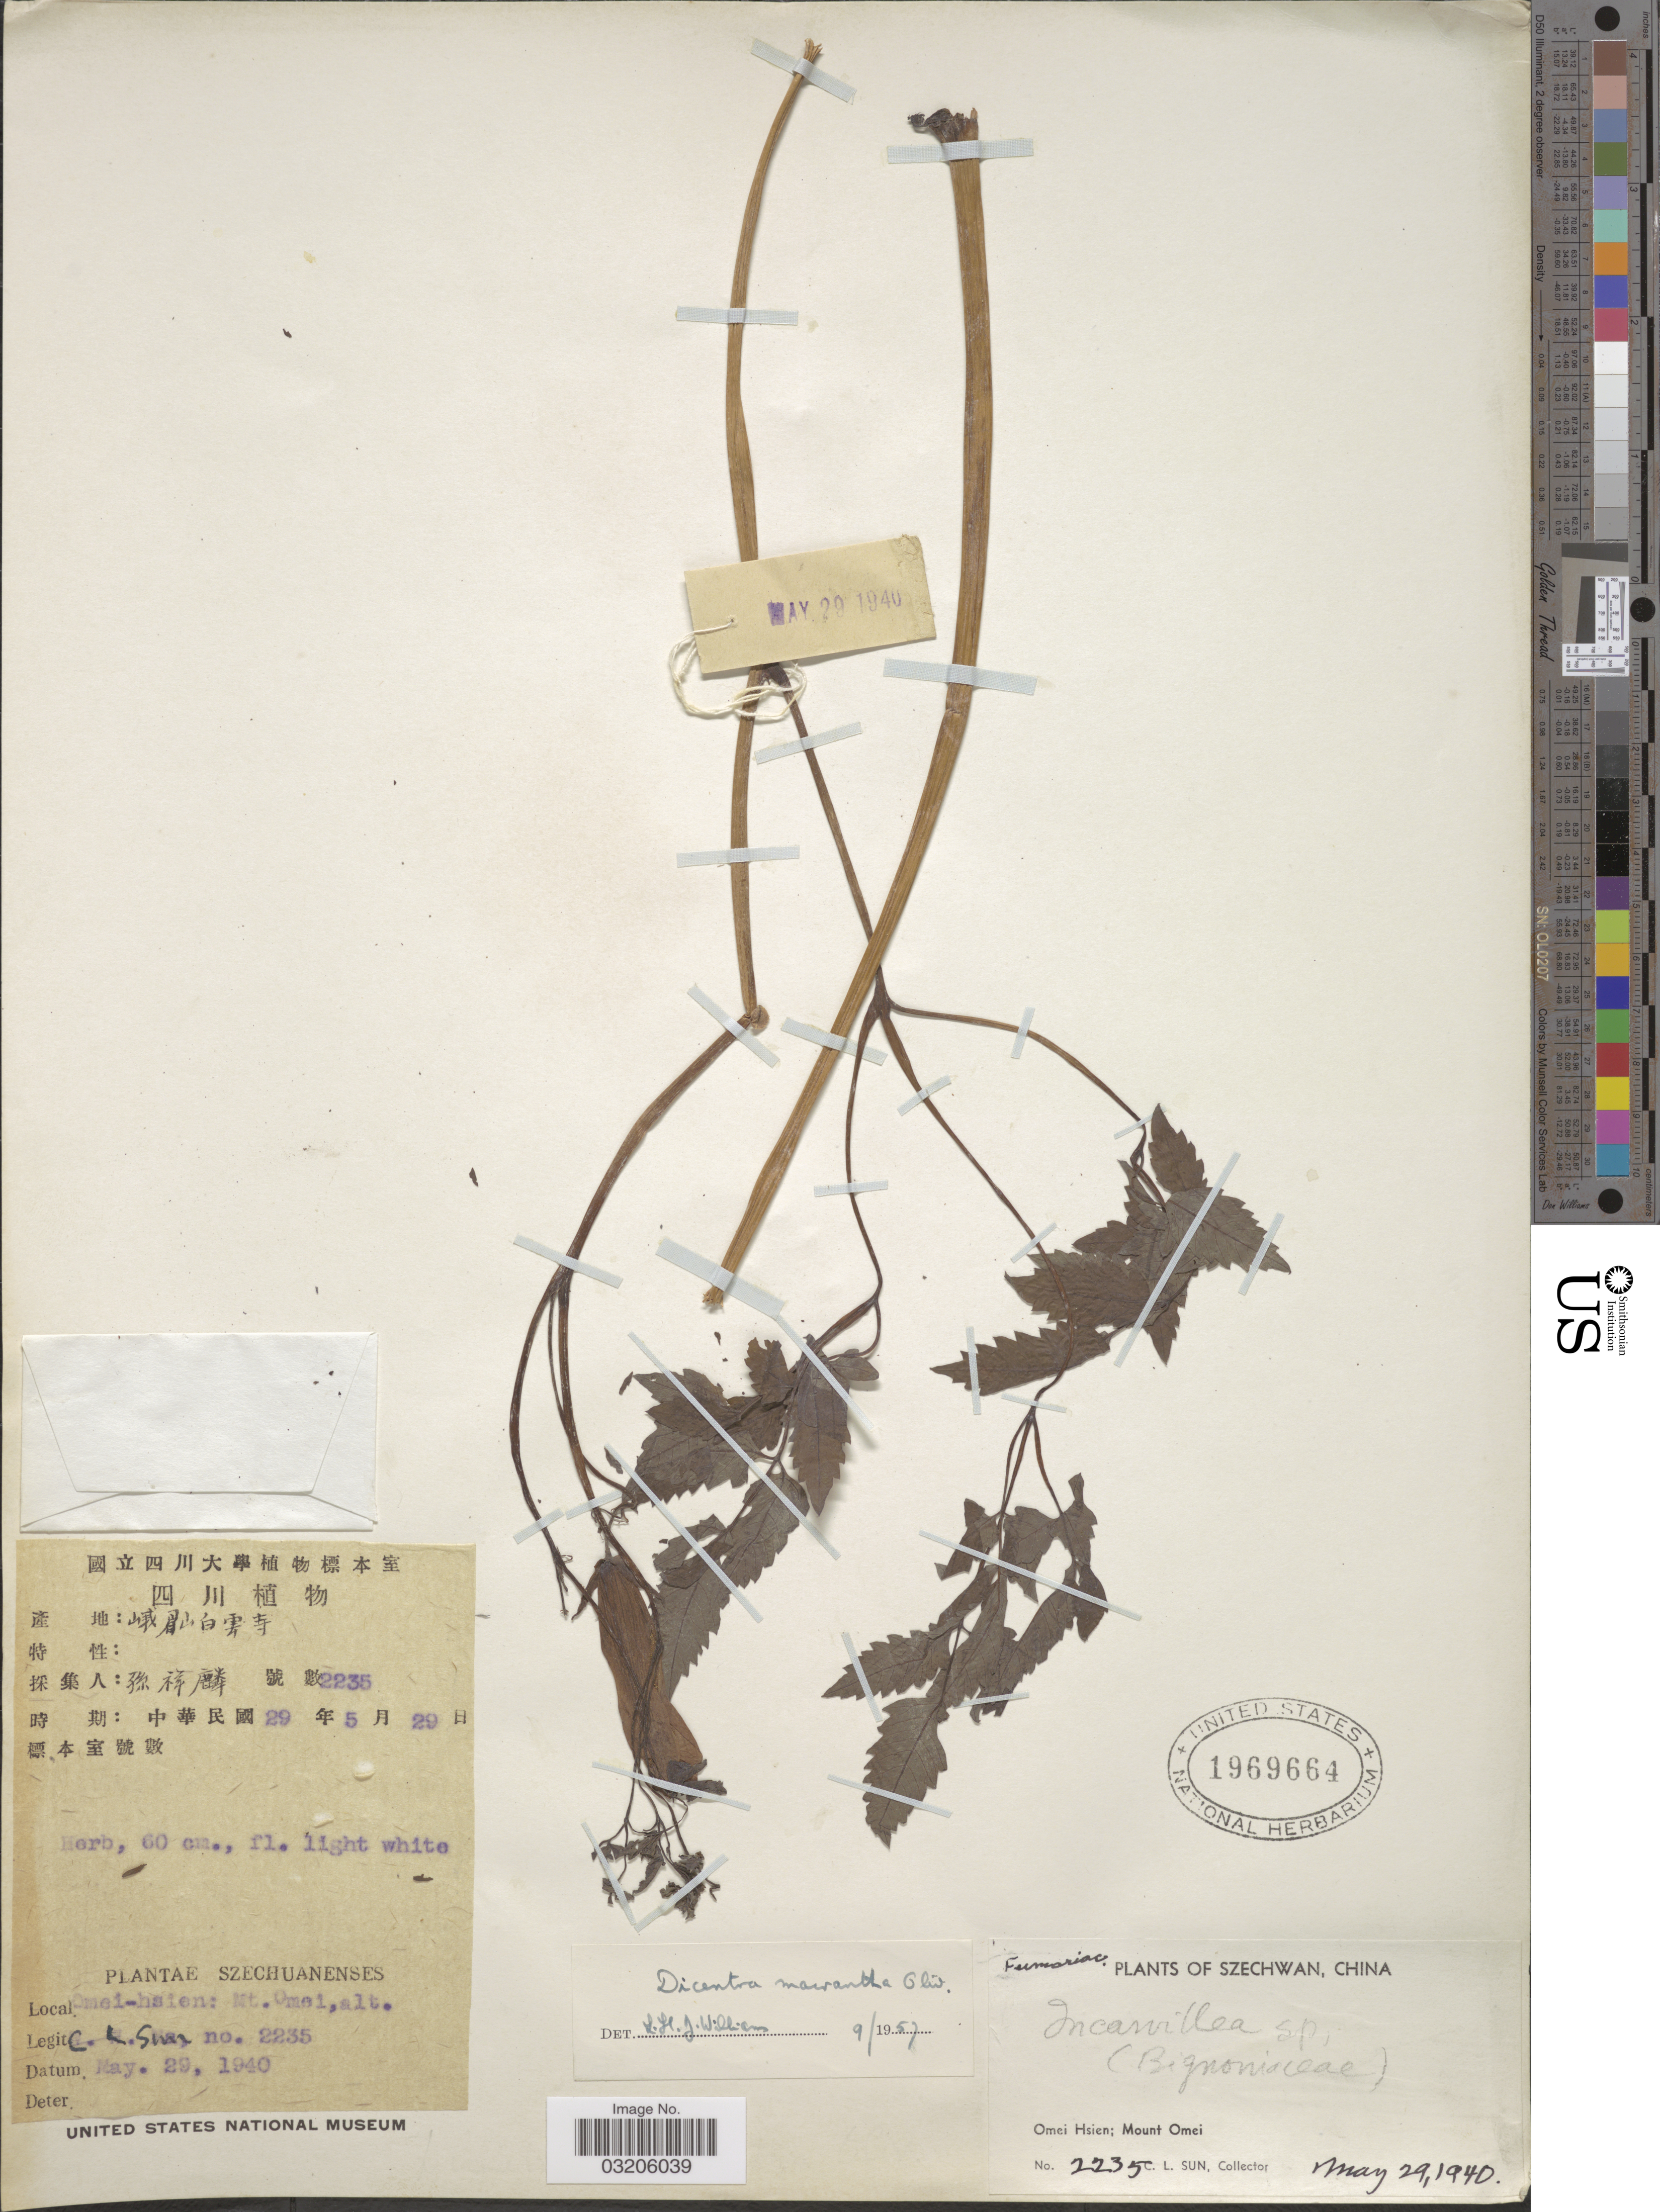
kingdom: Plantae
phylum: Tracheophyta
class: Magnoliopsida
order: Lamiales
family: Bignoniaceae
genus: Incarvillea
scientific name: Incarvillea sp.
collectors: C. Sun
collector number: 2235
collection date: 1940-05-29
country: China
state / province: Sichuan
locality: Szechwan. Omei Hsien; Mount Omei.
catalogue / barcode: US 1969664